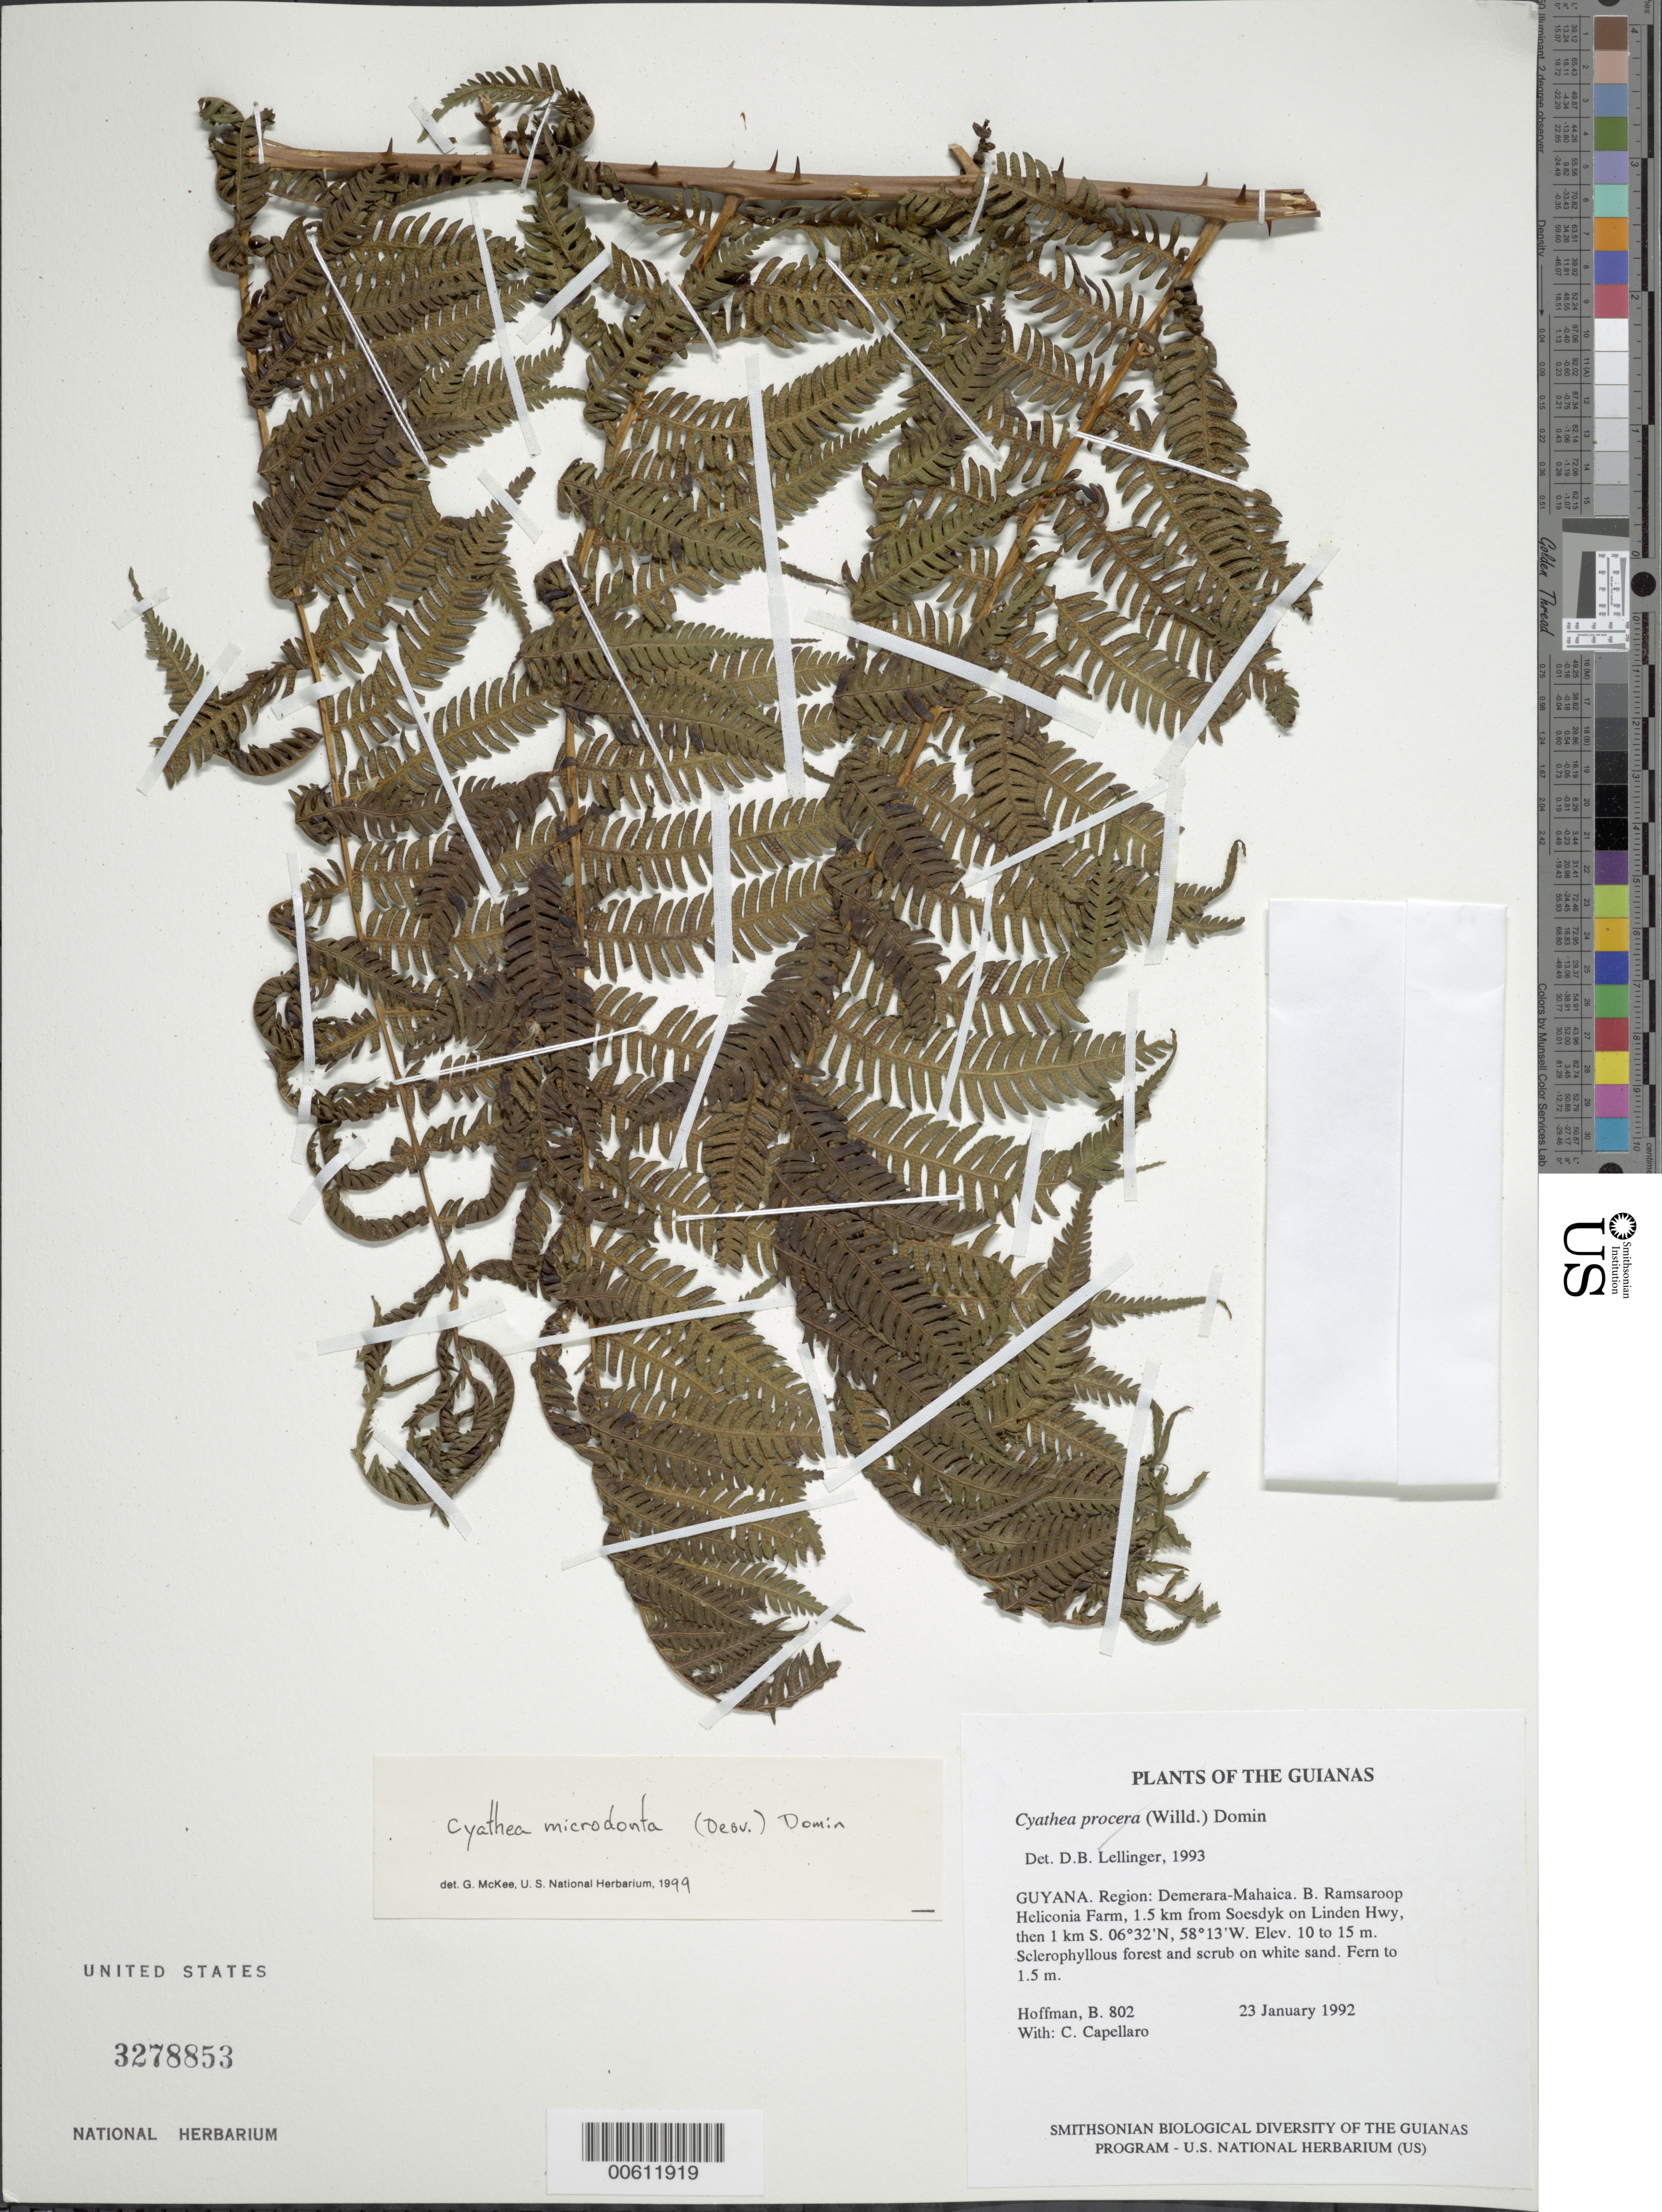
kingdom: Plantae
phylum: Tracheophyta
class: Polypodiopsida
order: Cyatheales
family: Cyatheaceae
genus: Cyathea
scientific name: Cyathea microdonta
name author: (Desv.) Domin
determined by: Lellinger, David B., (BOT), Smithsonian Institution - National Museum of Natural History (UNITED STATES)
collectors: B. Hoffman & C. Capellaro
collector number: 802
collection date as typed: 23 January 1992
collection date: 1992-01-23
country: Guyana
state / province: Demerara-Mahaica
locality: B. Ramsaroop Heliconia Farm, 1.5 km from Soesdyke on Linden Hwy, then 1 km S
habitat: Sclerophyllous forest and scrub on white sand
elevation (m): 10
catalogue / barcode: US 3278853